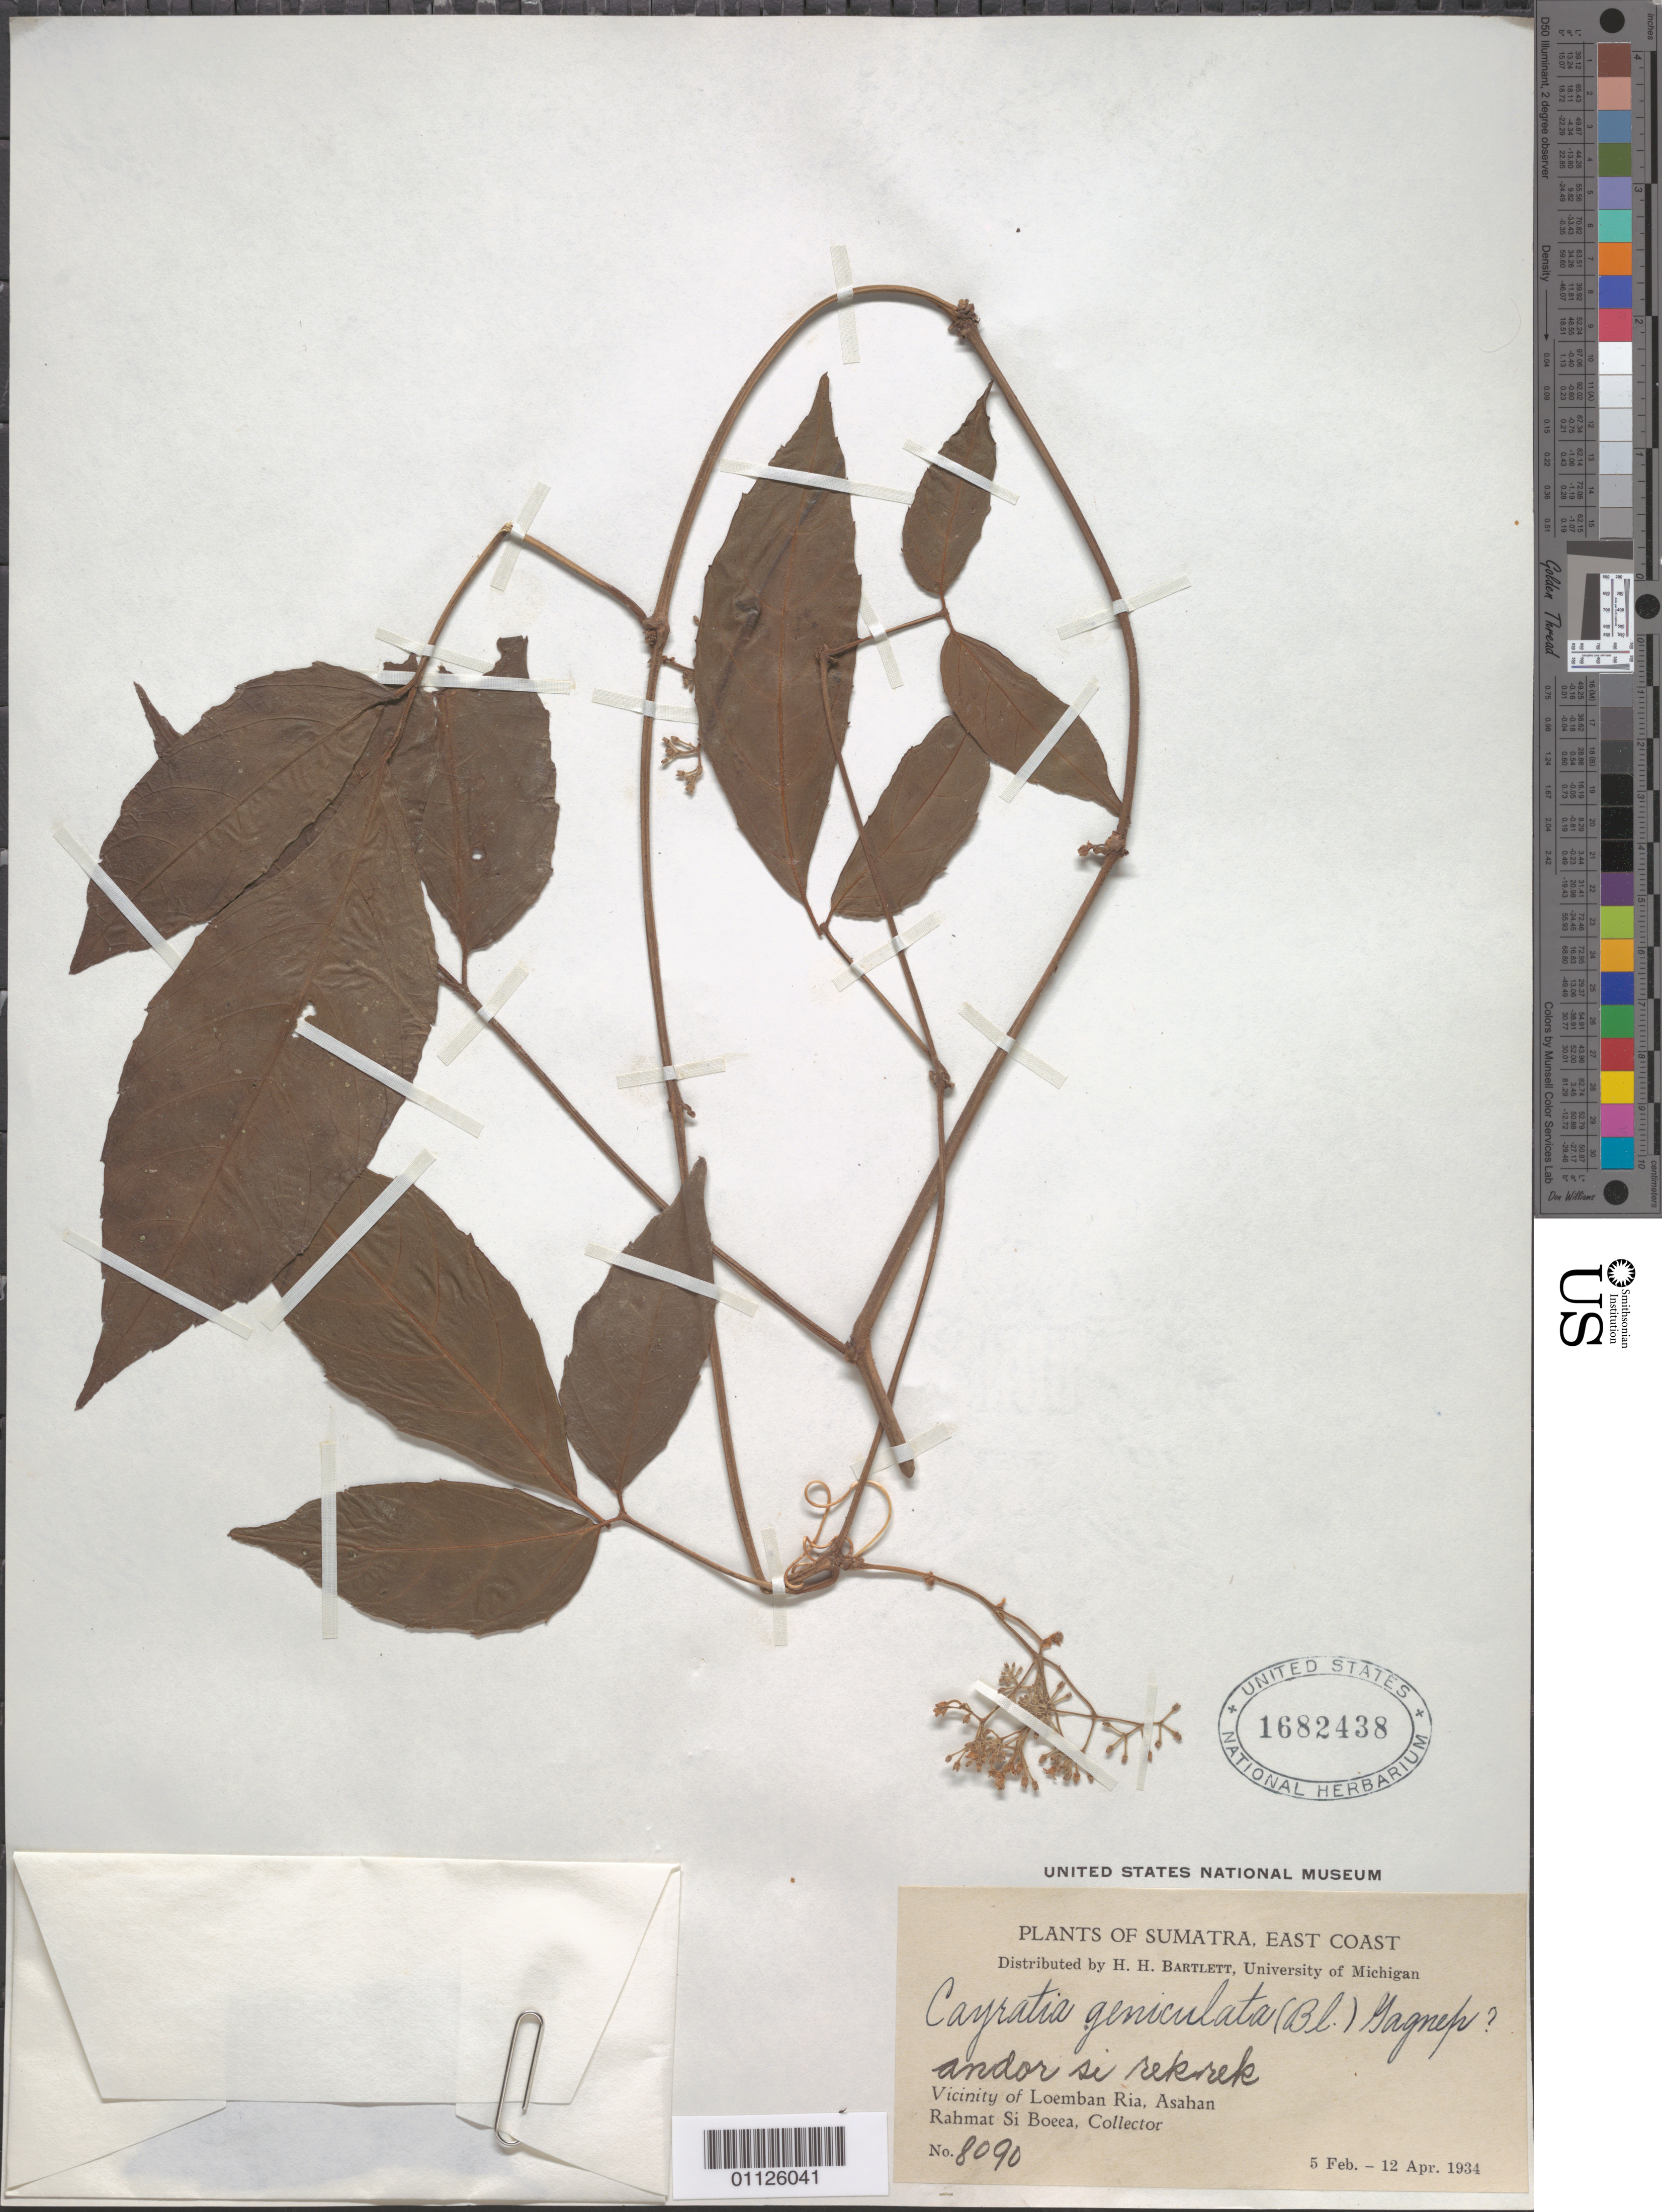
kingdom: Plantae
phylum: Tracheophyta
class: Magnoliopsida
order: Vitales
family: Vitaceae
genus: Cissus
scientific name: Cissus geniculata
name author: Blume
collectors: Rahmat Si Boeea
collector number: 8090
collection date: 1934-02-05/1934-04-12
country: Indonesia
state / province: Sumatra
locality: E Coast. Vicinity of Loemban Ria, Asahan.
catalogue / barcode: US 1682438